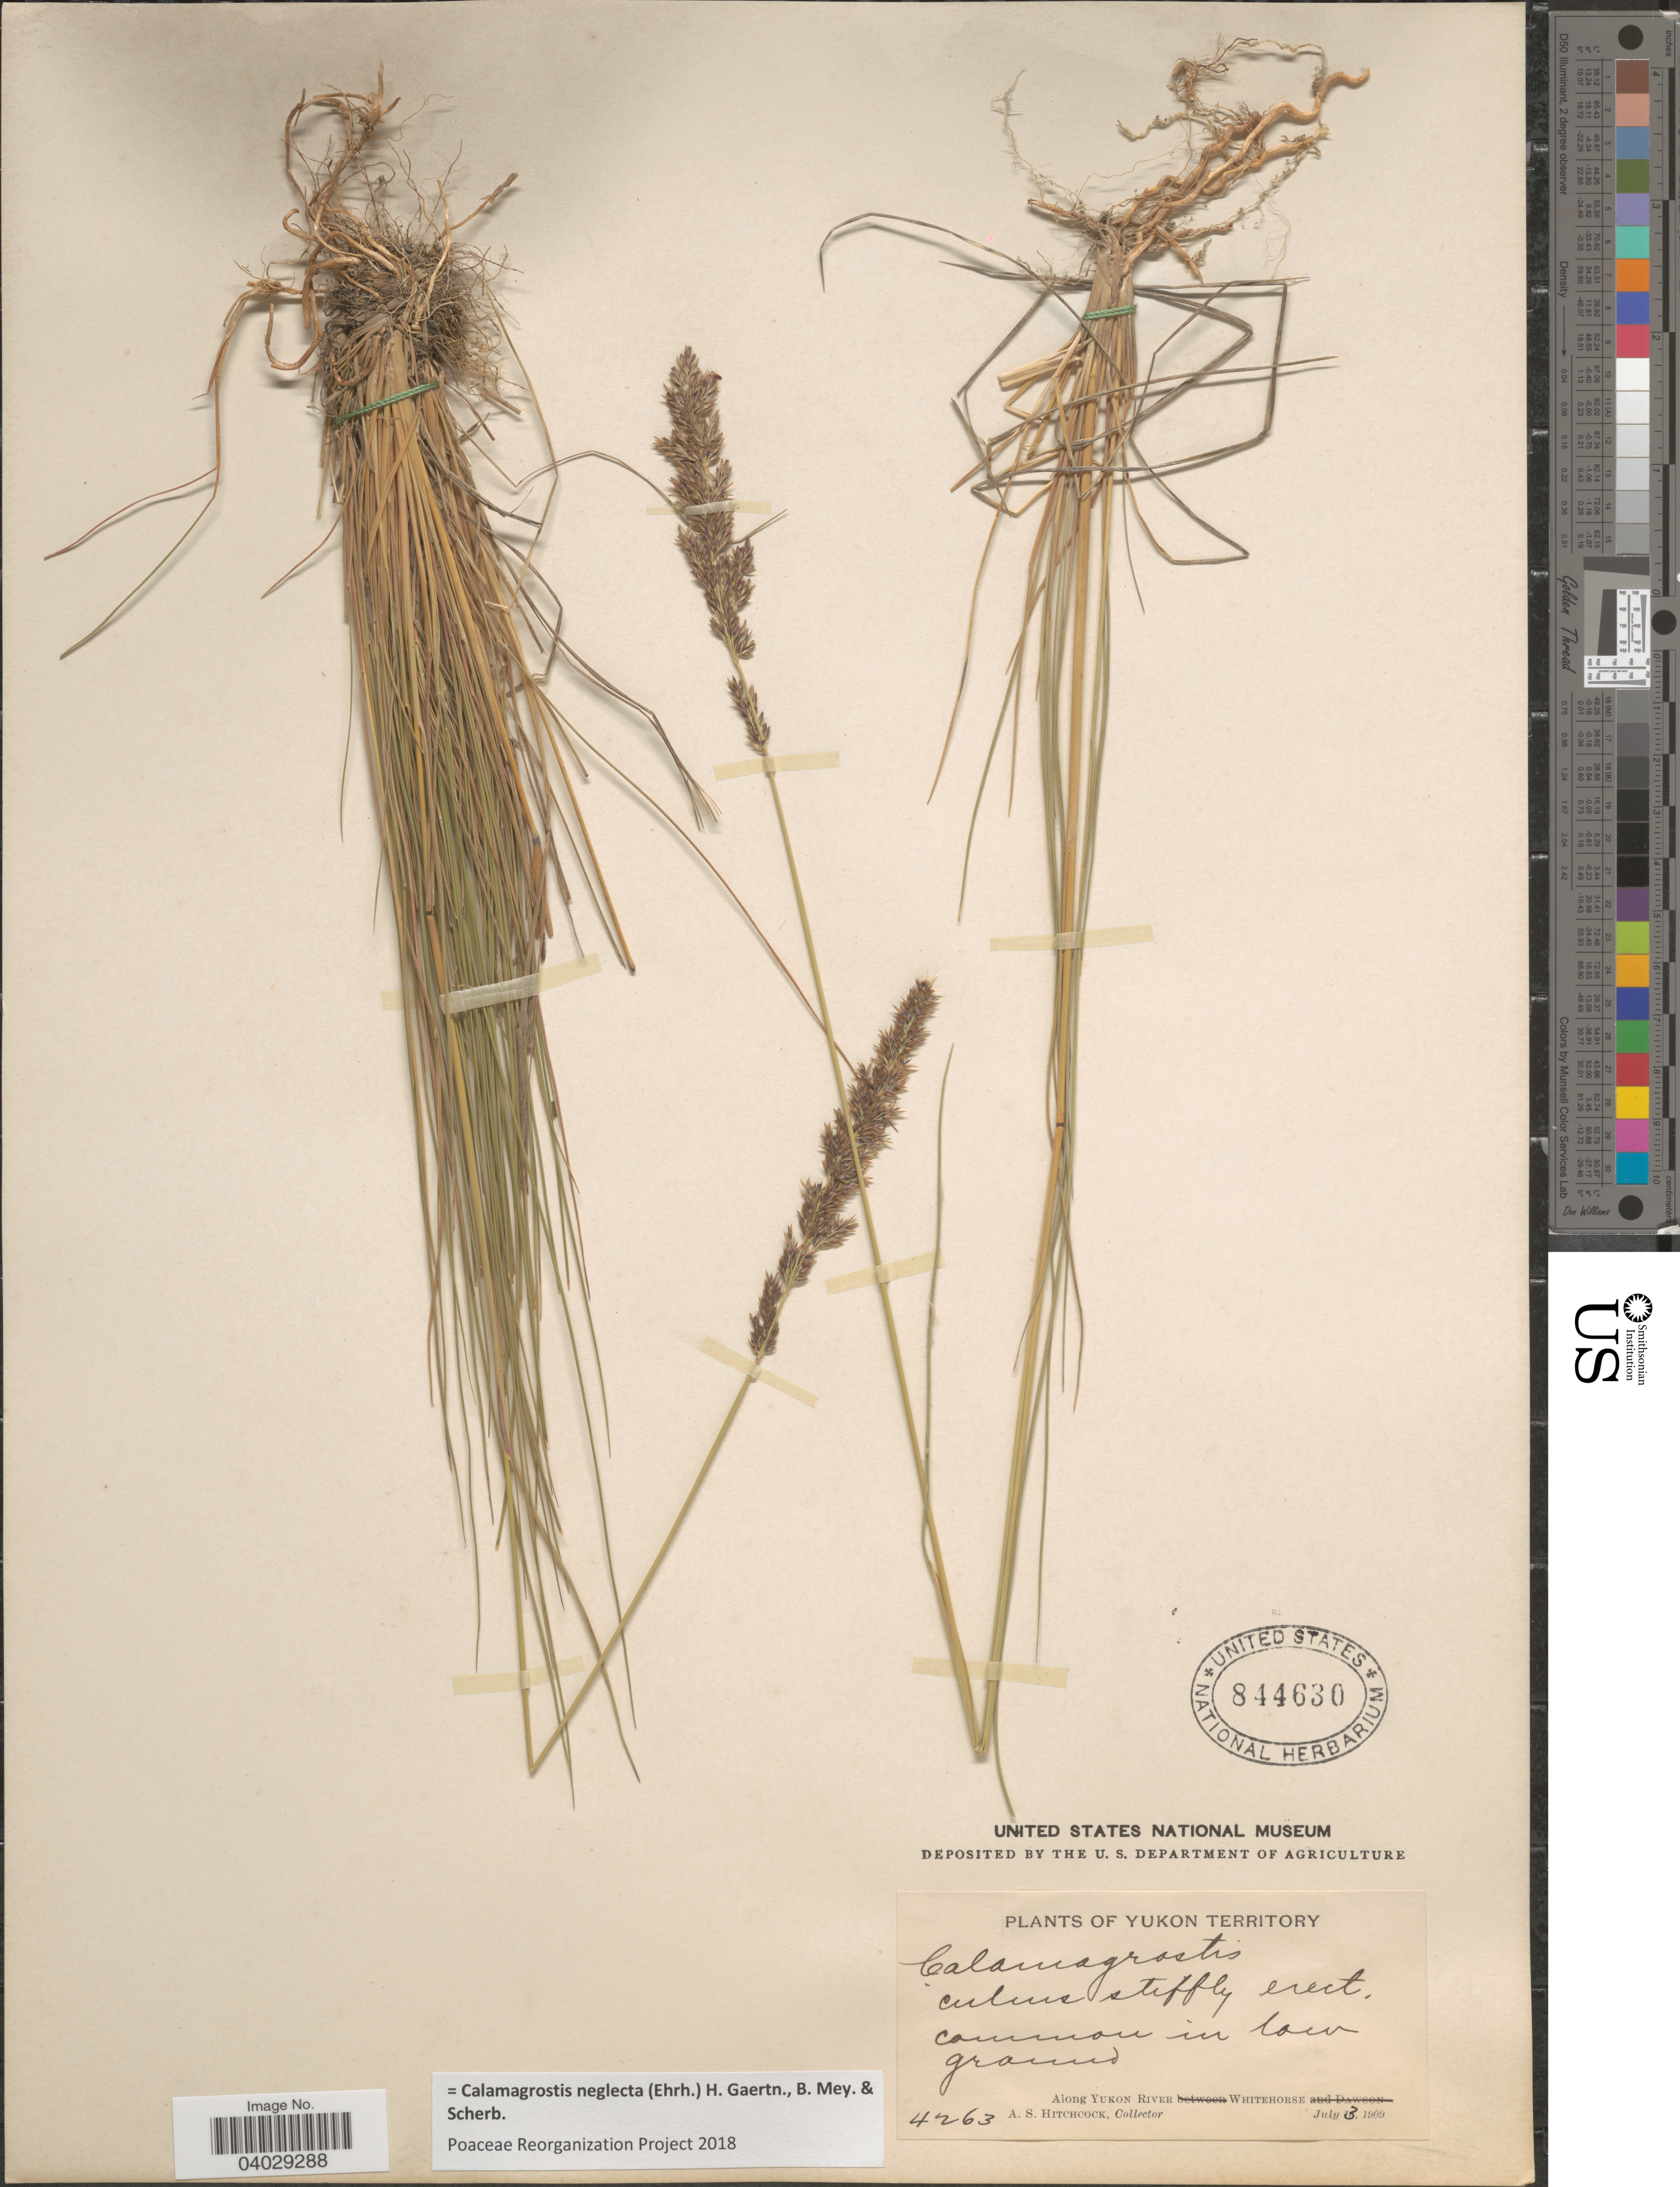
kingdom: Plantae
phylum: Tracheophyta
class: Liliopsida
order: Poales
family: Poaceae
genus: Calamagrostis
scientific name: Calamagrostis neglecta (Ehrh.) Gaertner et al.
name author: (Ehrhart) G. Gaertn. et al.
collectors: A. S. Hitchcock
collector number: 4263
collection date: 1909-07-03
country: Canada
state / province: Yukon Territory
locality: Along Yukon River. Whitehorse.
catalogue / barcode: US 844630